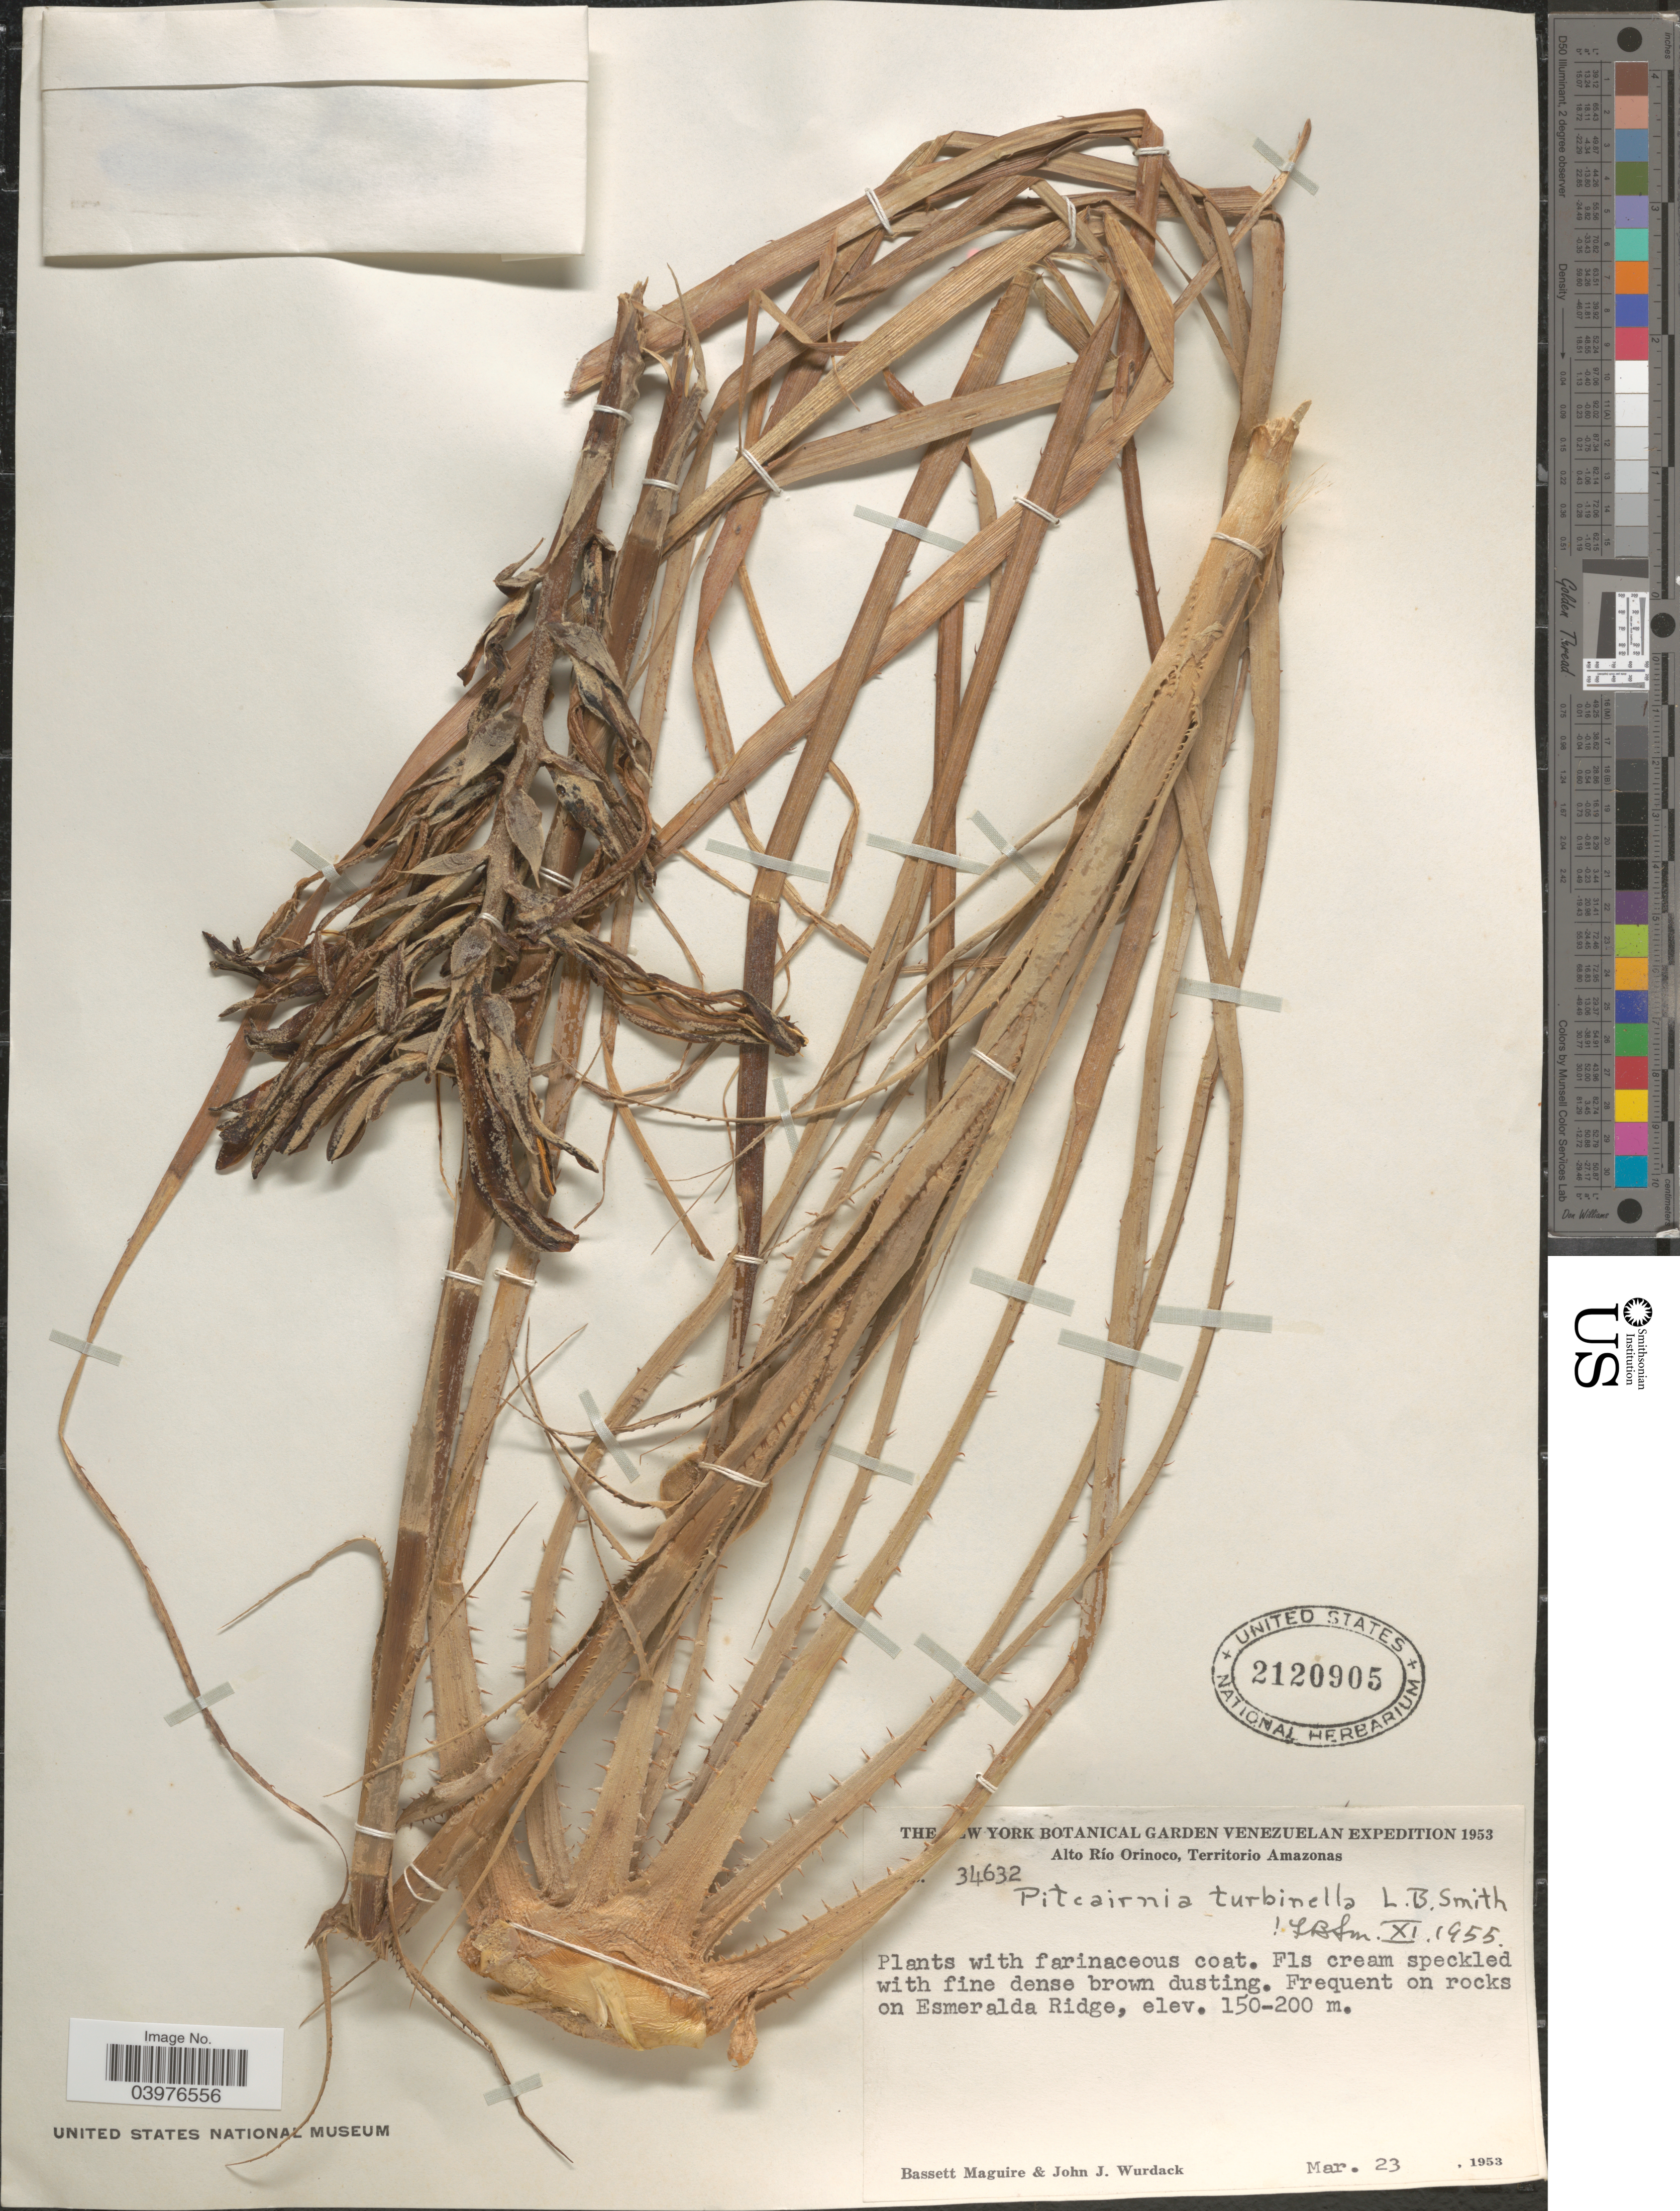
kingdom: Plantae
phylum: Tracheophyta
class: Liliopsida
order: Poales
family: Bromeliaceae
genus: Pitcairnia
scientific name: Pitcairnia turbinella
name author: L.B. Sm.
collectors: B. Maguire & J. J. Wurdack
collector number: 34632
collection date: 1953-03-23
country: Venezuela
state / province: Amazonas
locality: Alto Río Orinoco. On Esmeralda Ridge.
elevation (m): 150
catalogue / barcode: US 2120905